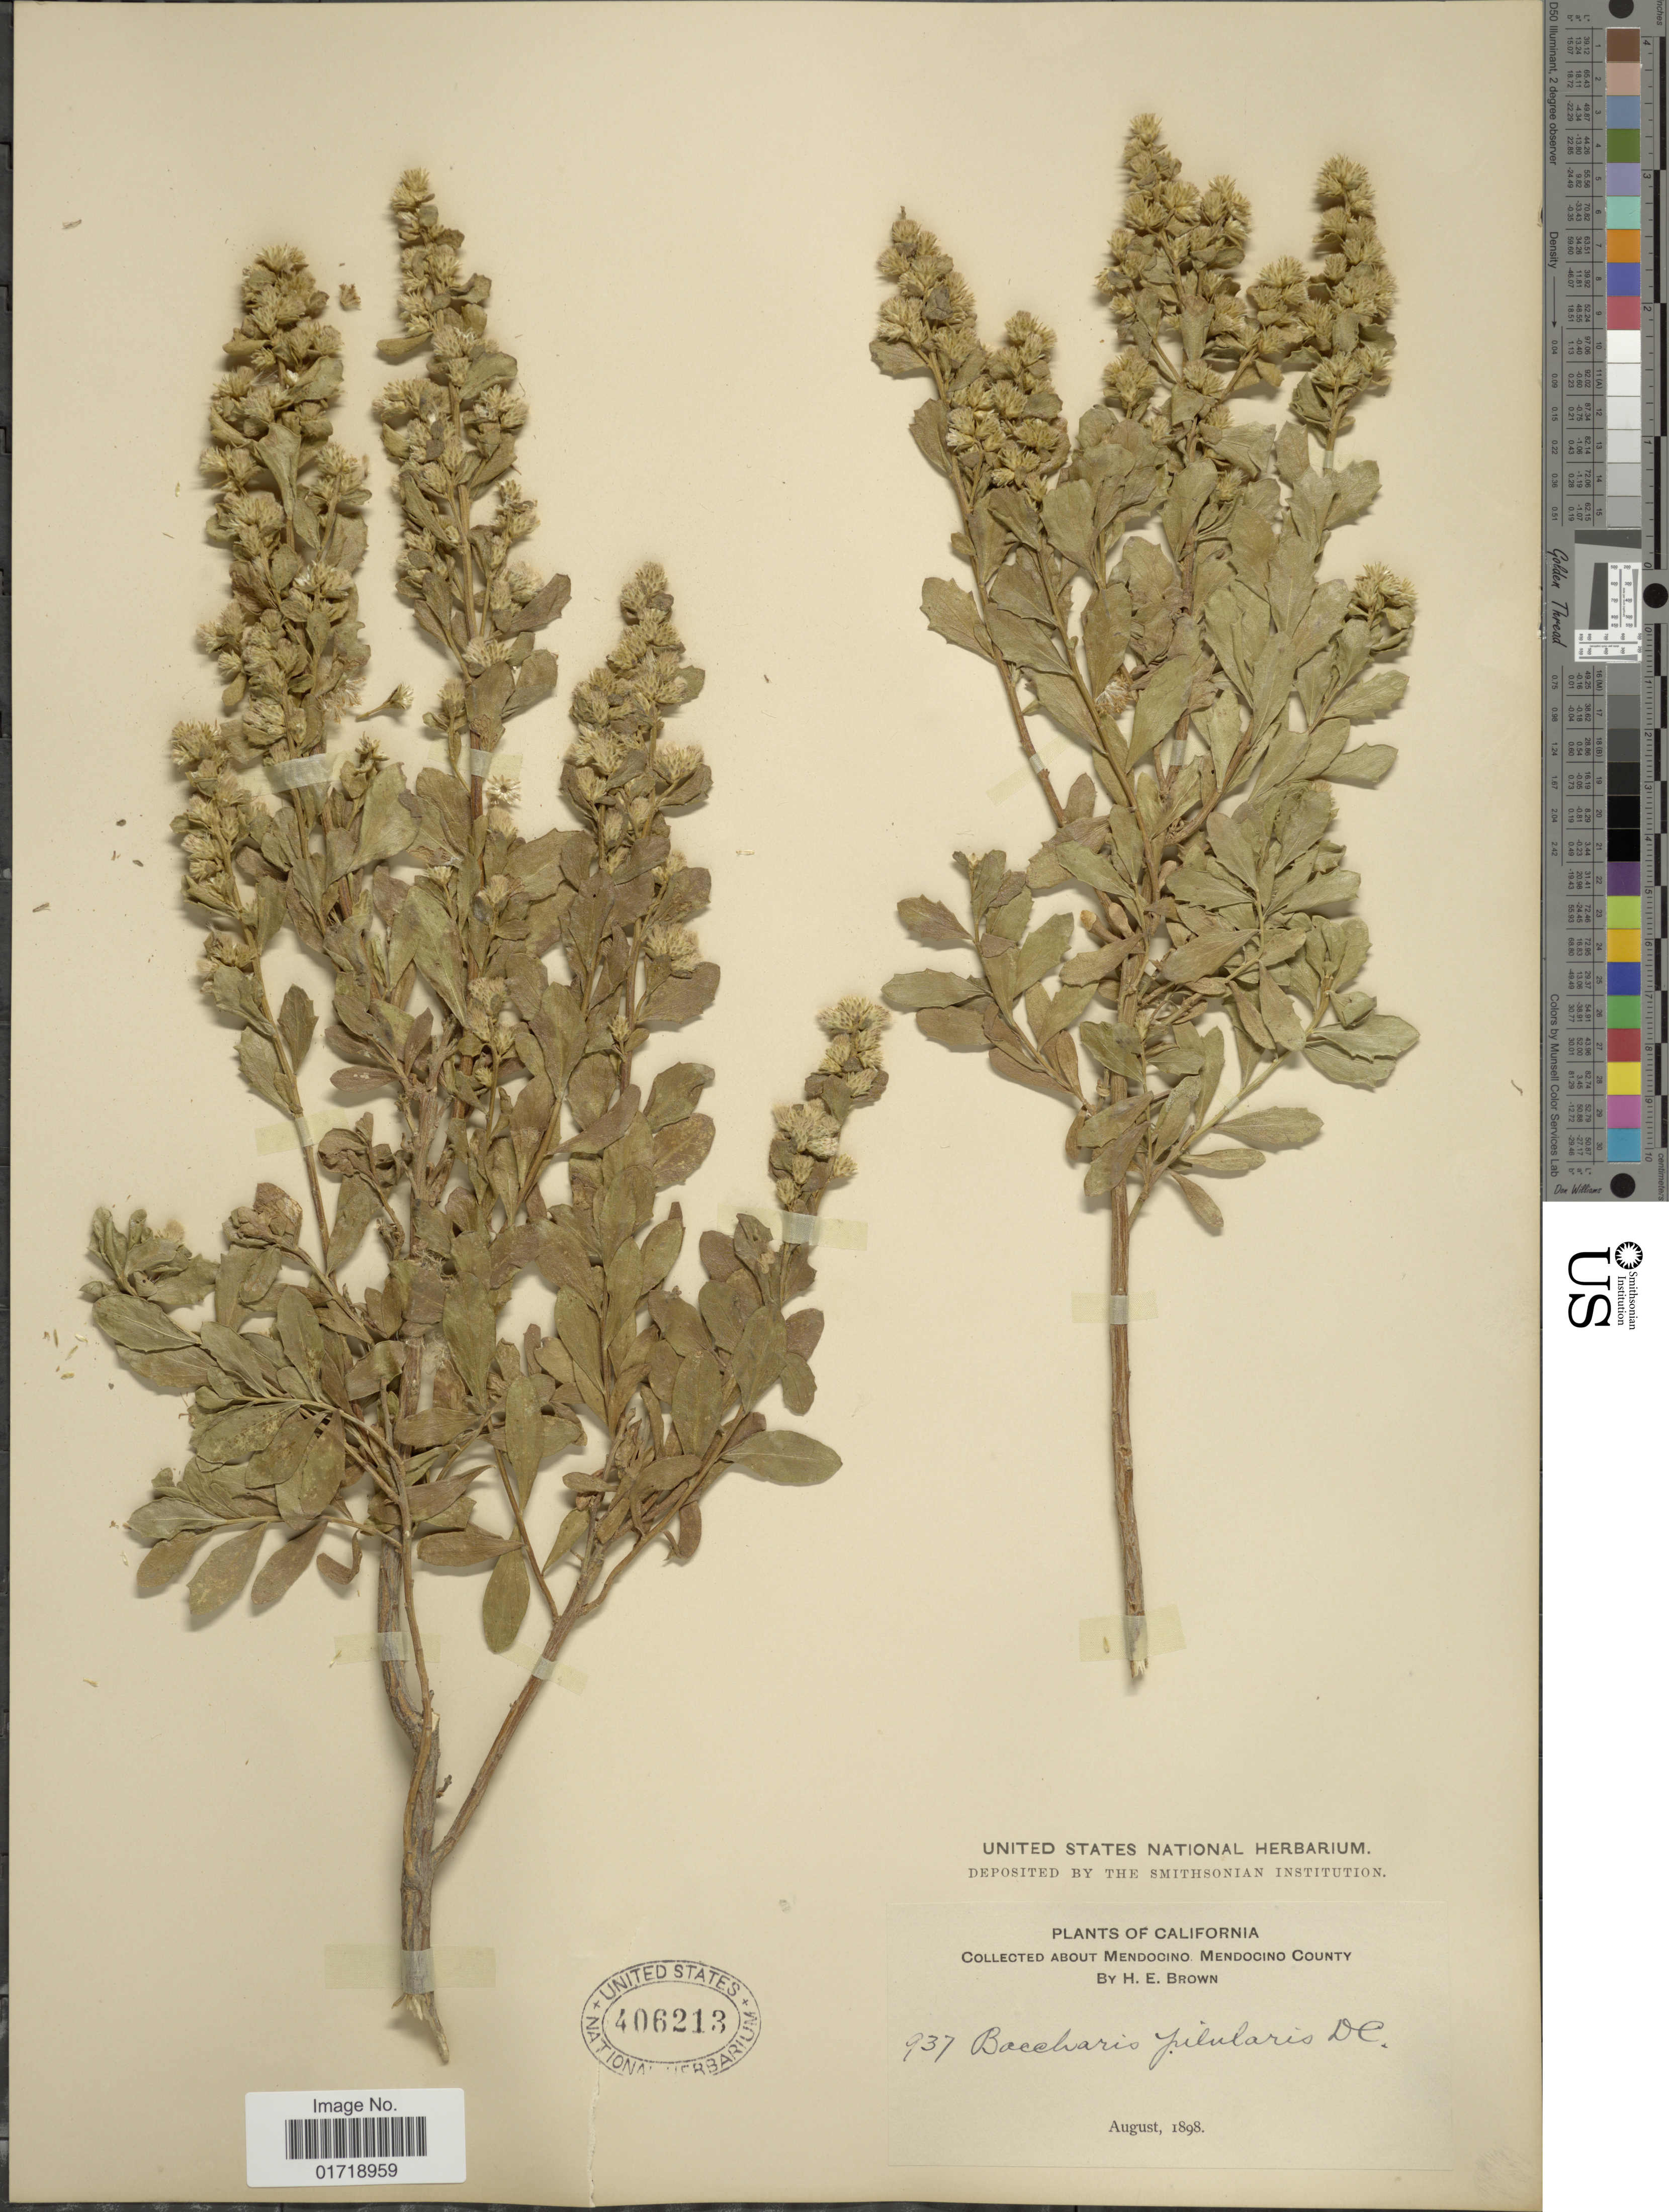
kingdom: Plantae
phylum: Tracheophyta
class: Magnoliopsida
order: Asterales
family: Asteraceae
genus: Baccharis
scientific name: Baccharis pilularis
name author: DC.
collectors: H. E. Brown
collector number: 937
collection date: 1898-08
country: United States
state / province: California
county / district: Mendocino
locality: About Mendocino, Mendocino County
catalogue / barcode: US 406213